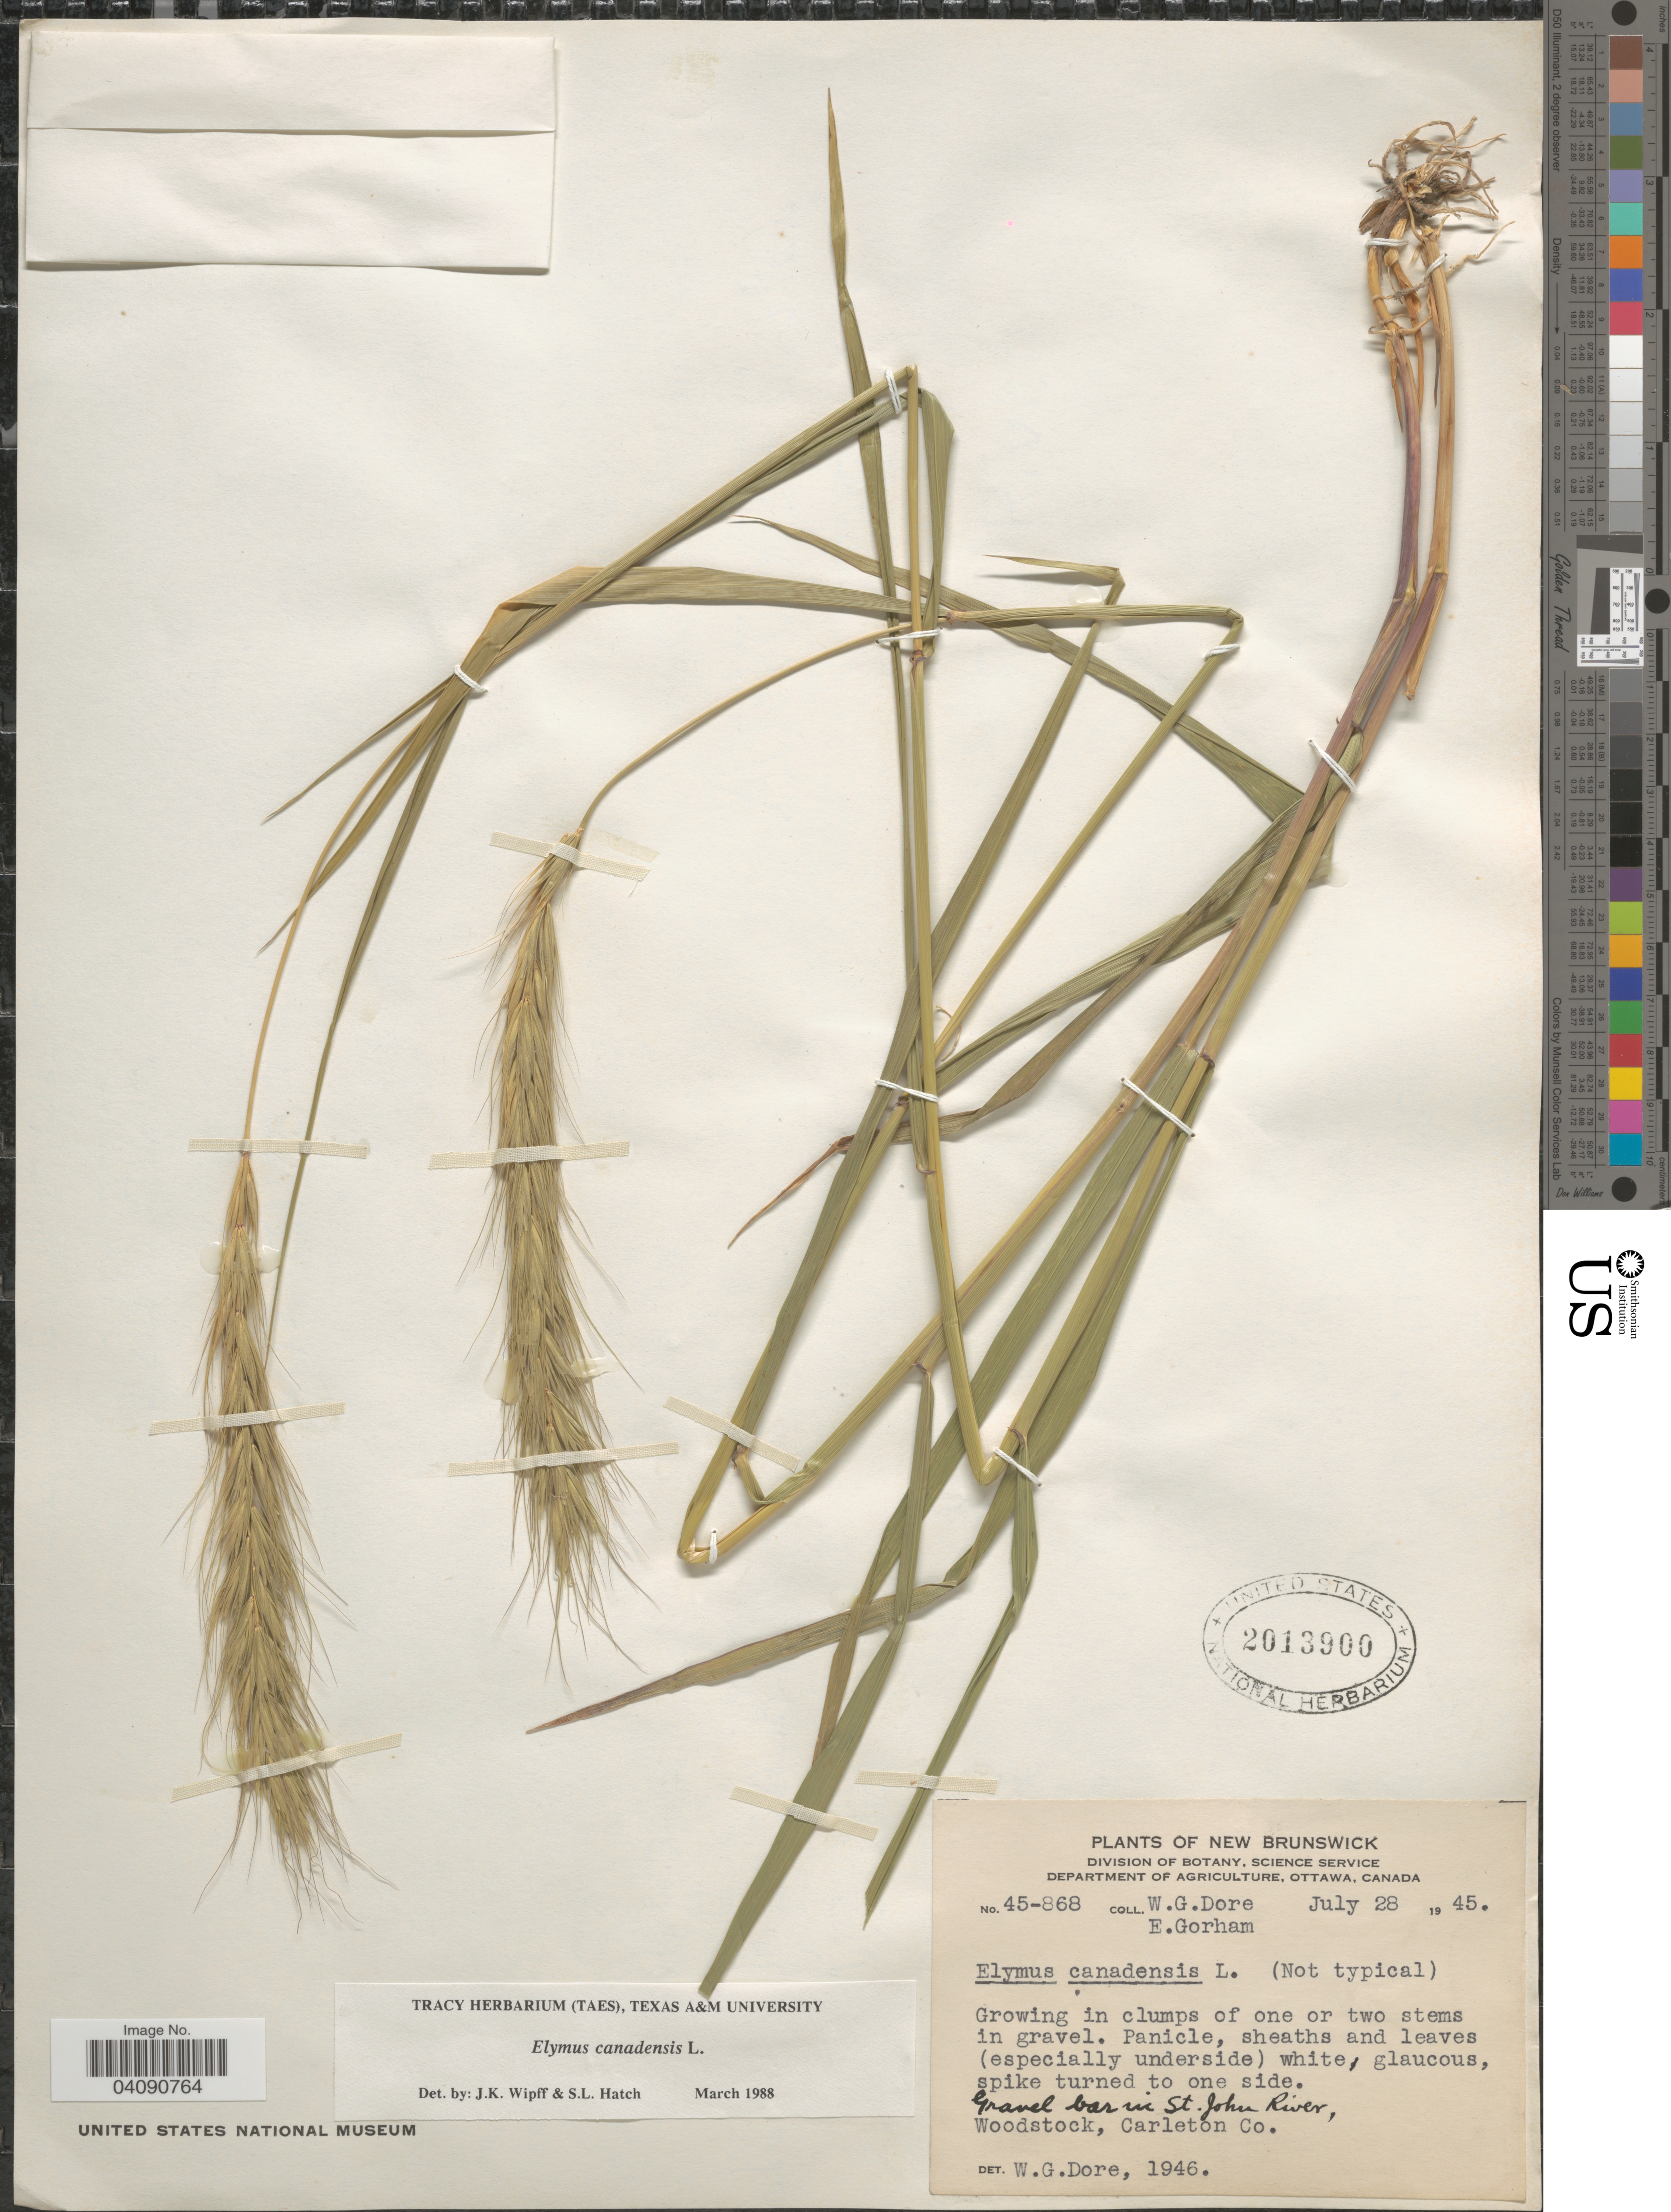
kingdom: Plantae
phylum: Tracheophyta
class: Liliopsida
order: Poales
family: Poaceae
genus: Elymus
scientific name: Elymus canadensis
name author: L.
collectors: W. Dore & E. Gorham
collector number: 45-868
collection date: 1945-07-28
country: Canada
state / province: New Brunswick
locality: Gravel bar in St. John River, Woodstock, Carleton Co.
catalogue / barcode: US 2013900